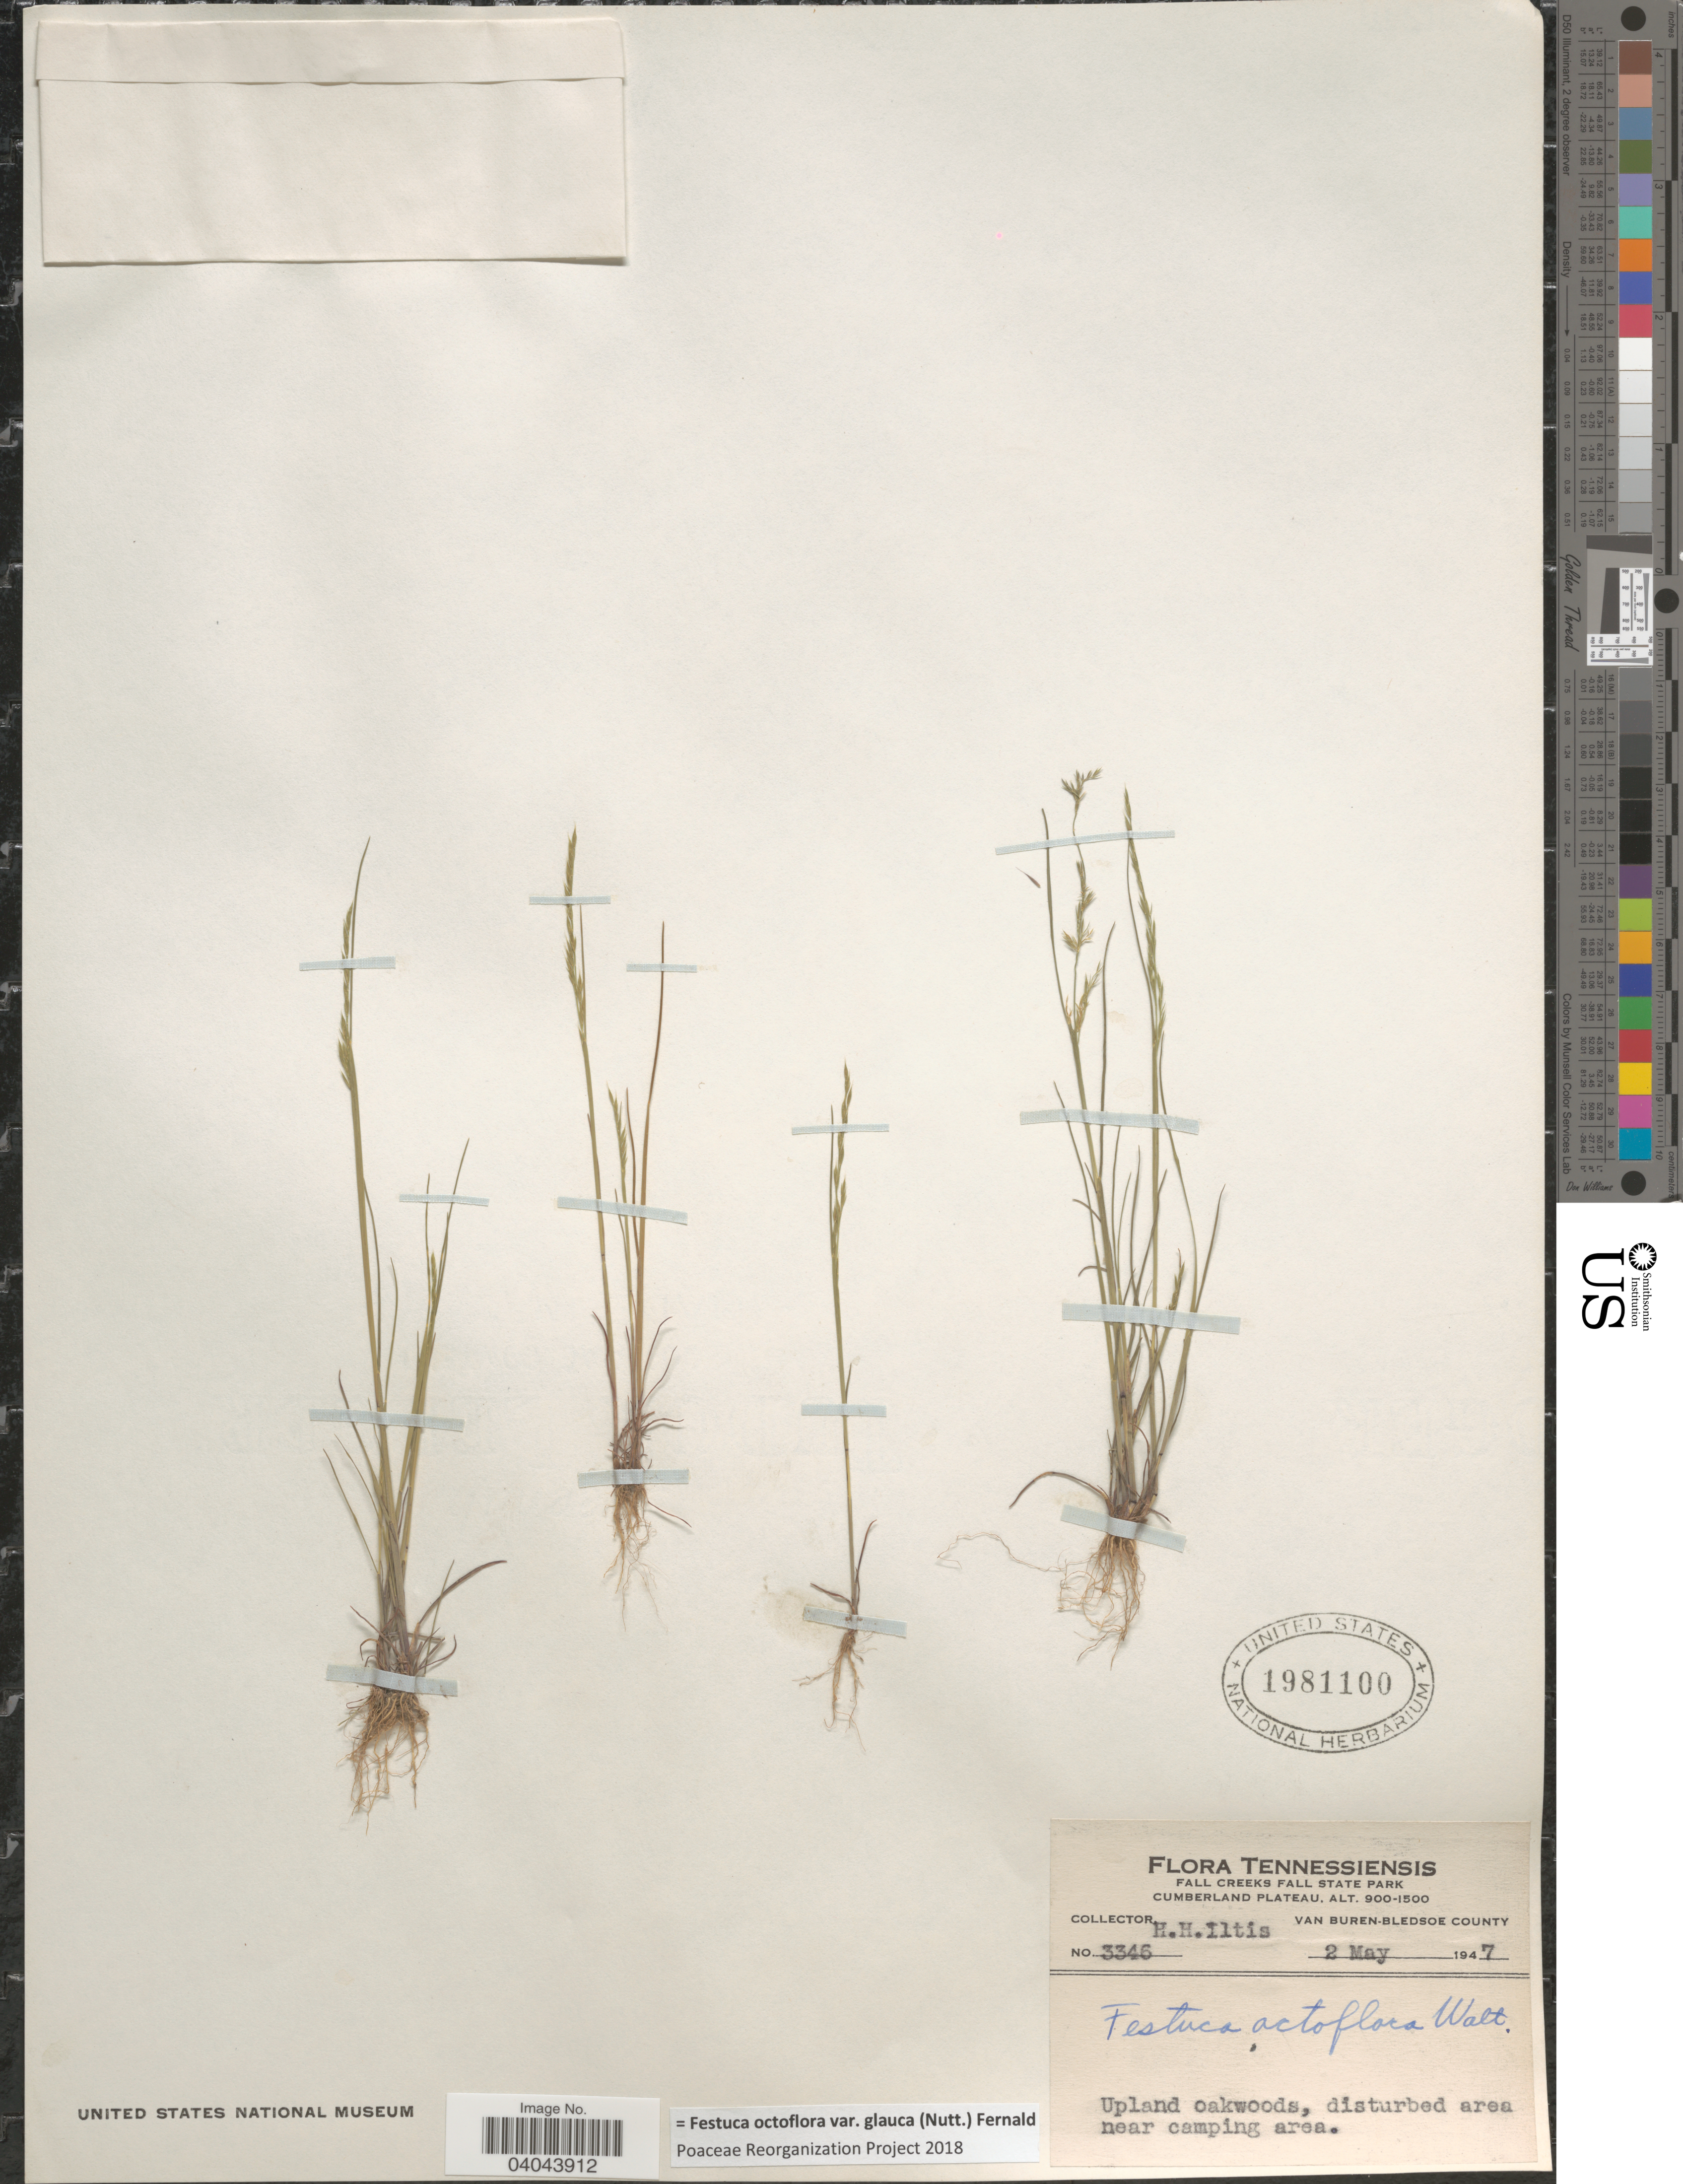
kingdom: Plantae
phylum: Tracheophyta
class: Liliopsida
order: Poales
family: Poaceae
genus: Festuca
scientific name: Festuca octoflora var. glauca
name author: (Nutt.) Fernald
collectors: H. H. Iltis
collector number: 3346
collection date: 1947-05-02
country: United States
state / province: Tennessee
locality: Falls Creek Fall State Park. Cumberland Plateau. Van Buren-Bledshoe County.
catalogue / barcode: US 1981100